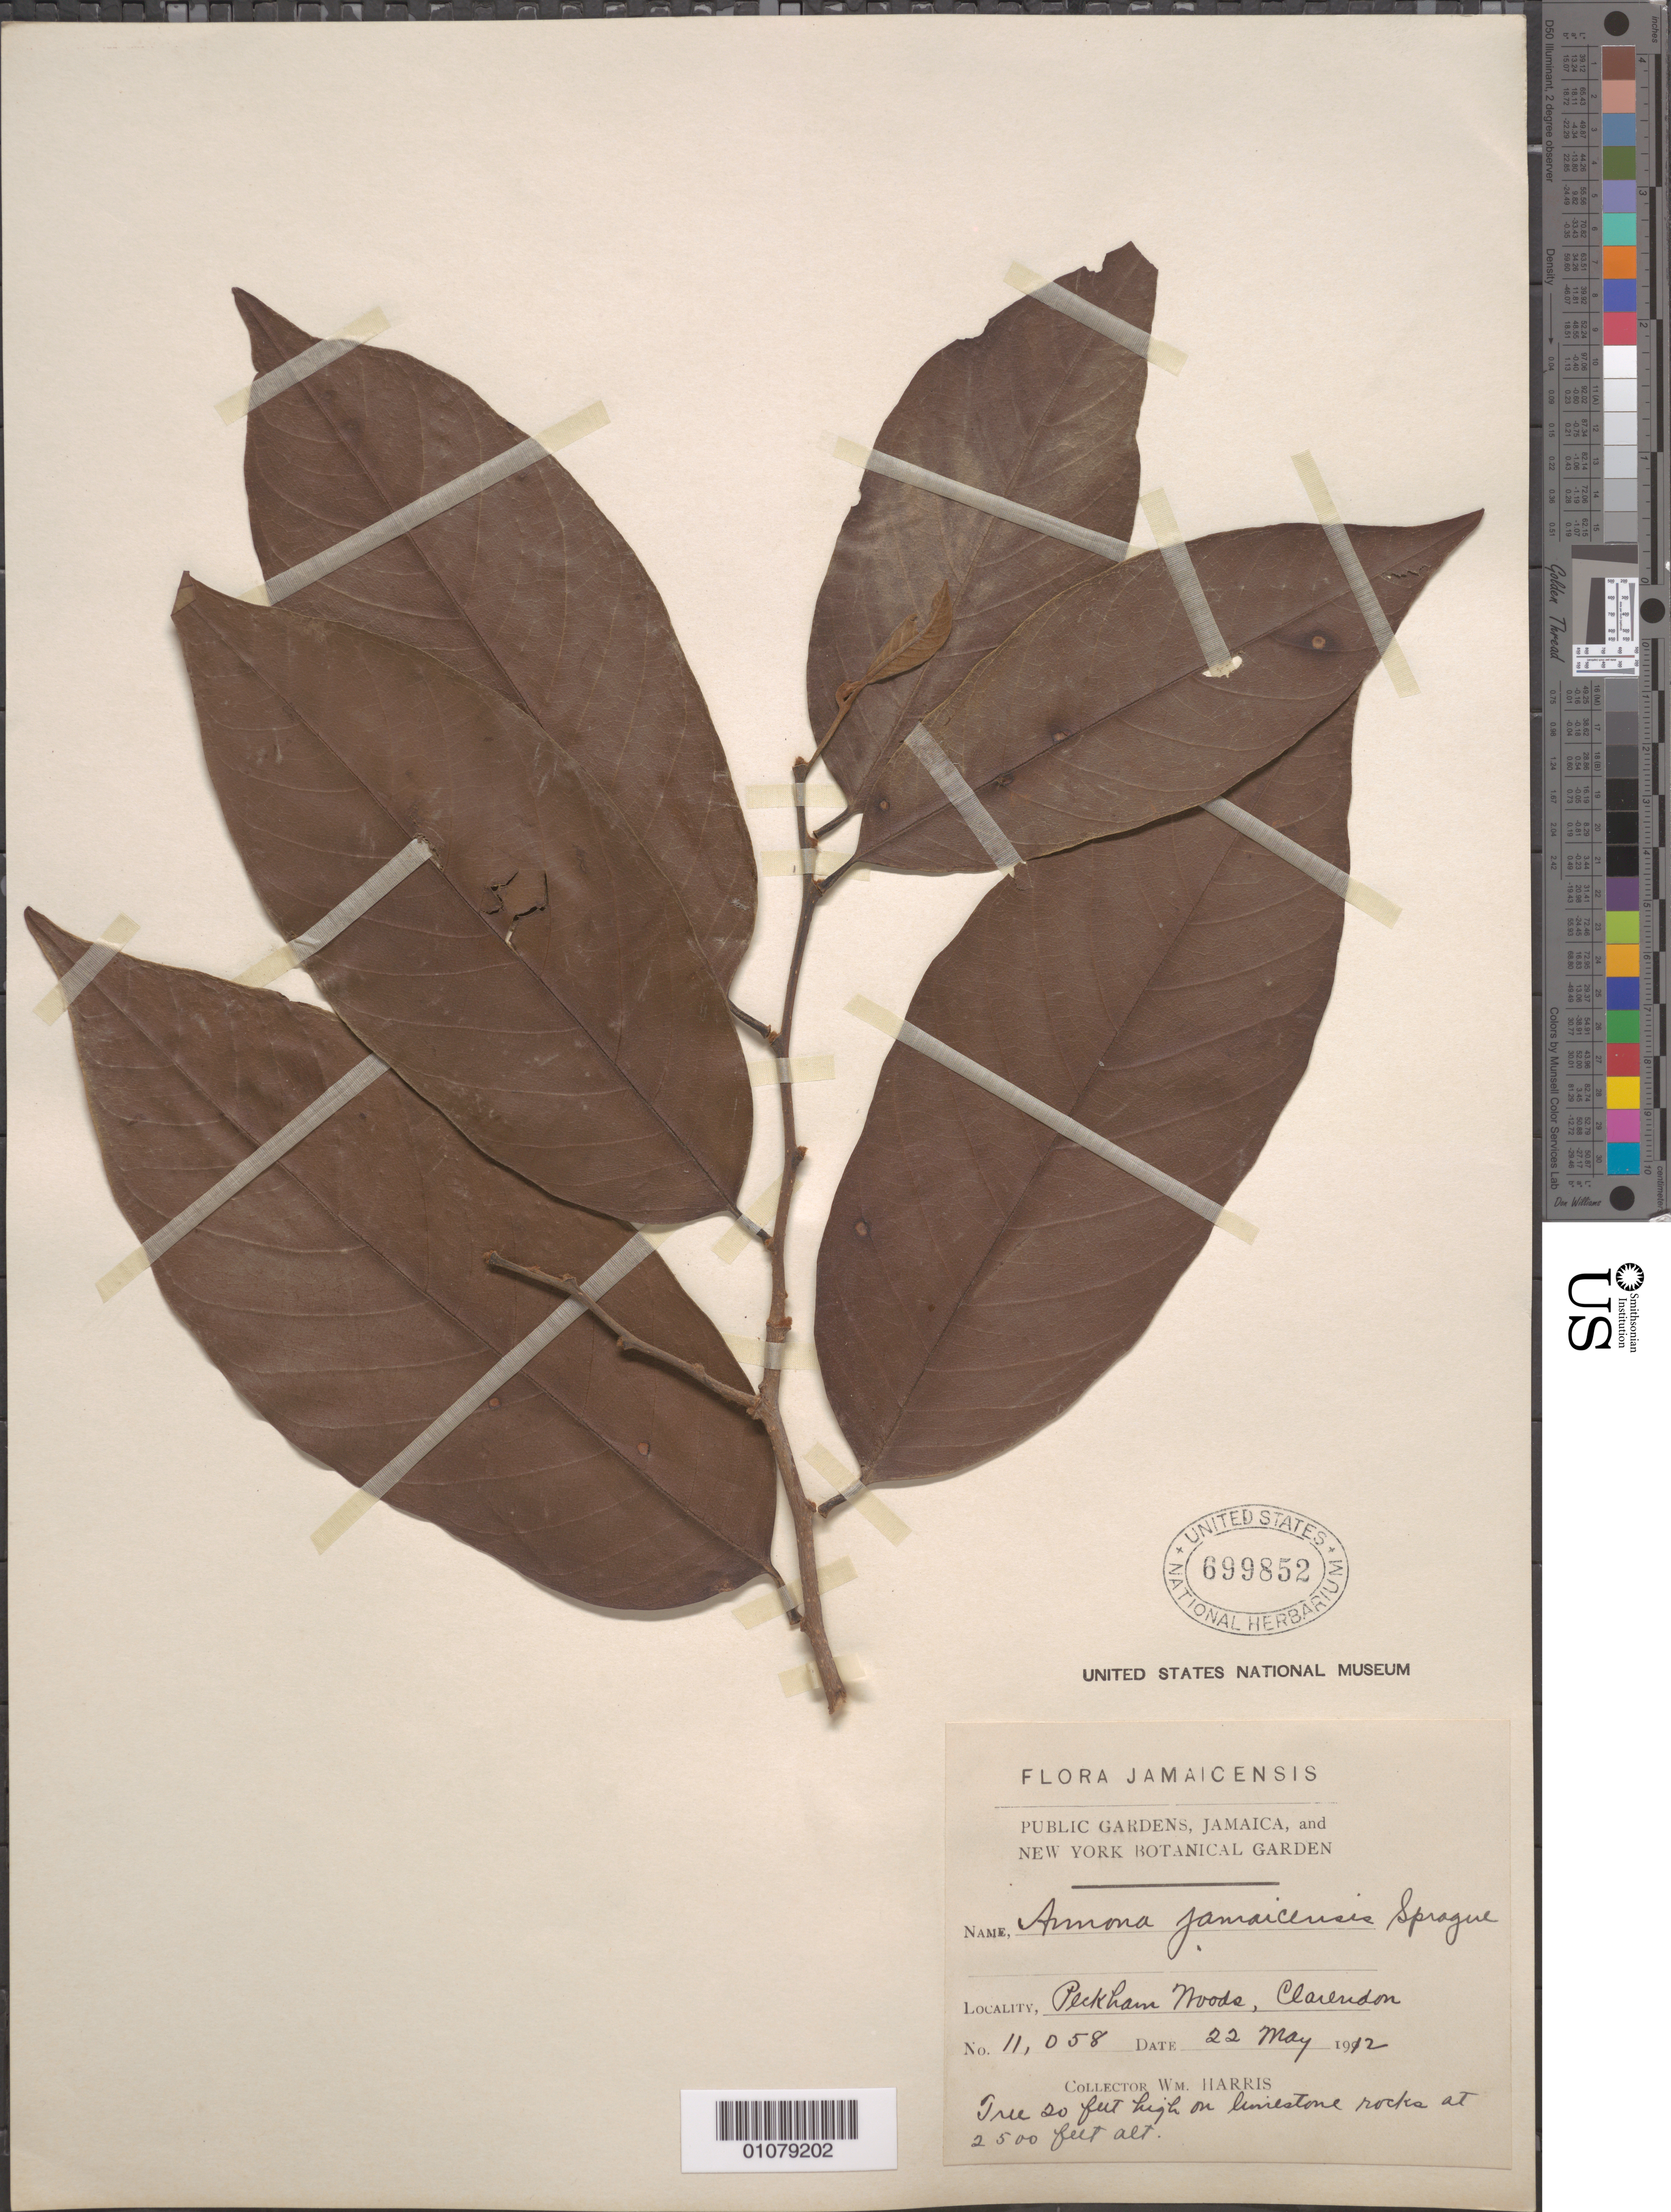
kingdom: Plantae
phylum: Tracheophyta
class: Magnoliopsida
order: Magnoliales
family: Annonaceae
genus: Annona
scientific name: Annona jamaicensis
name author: Sprague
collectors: W. Harris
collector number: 11058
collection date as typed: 22 May 1912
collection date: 1912-05-22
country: Jamaica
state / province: Clarendon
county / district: Peckham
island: Jamaica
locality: Peckham woods, Clarendon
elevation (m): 762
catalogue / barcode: US 699852